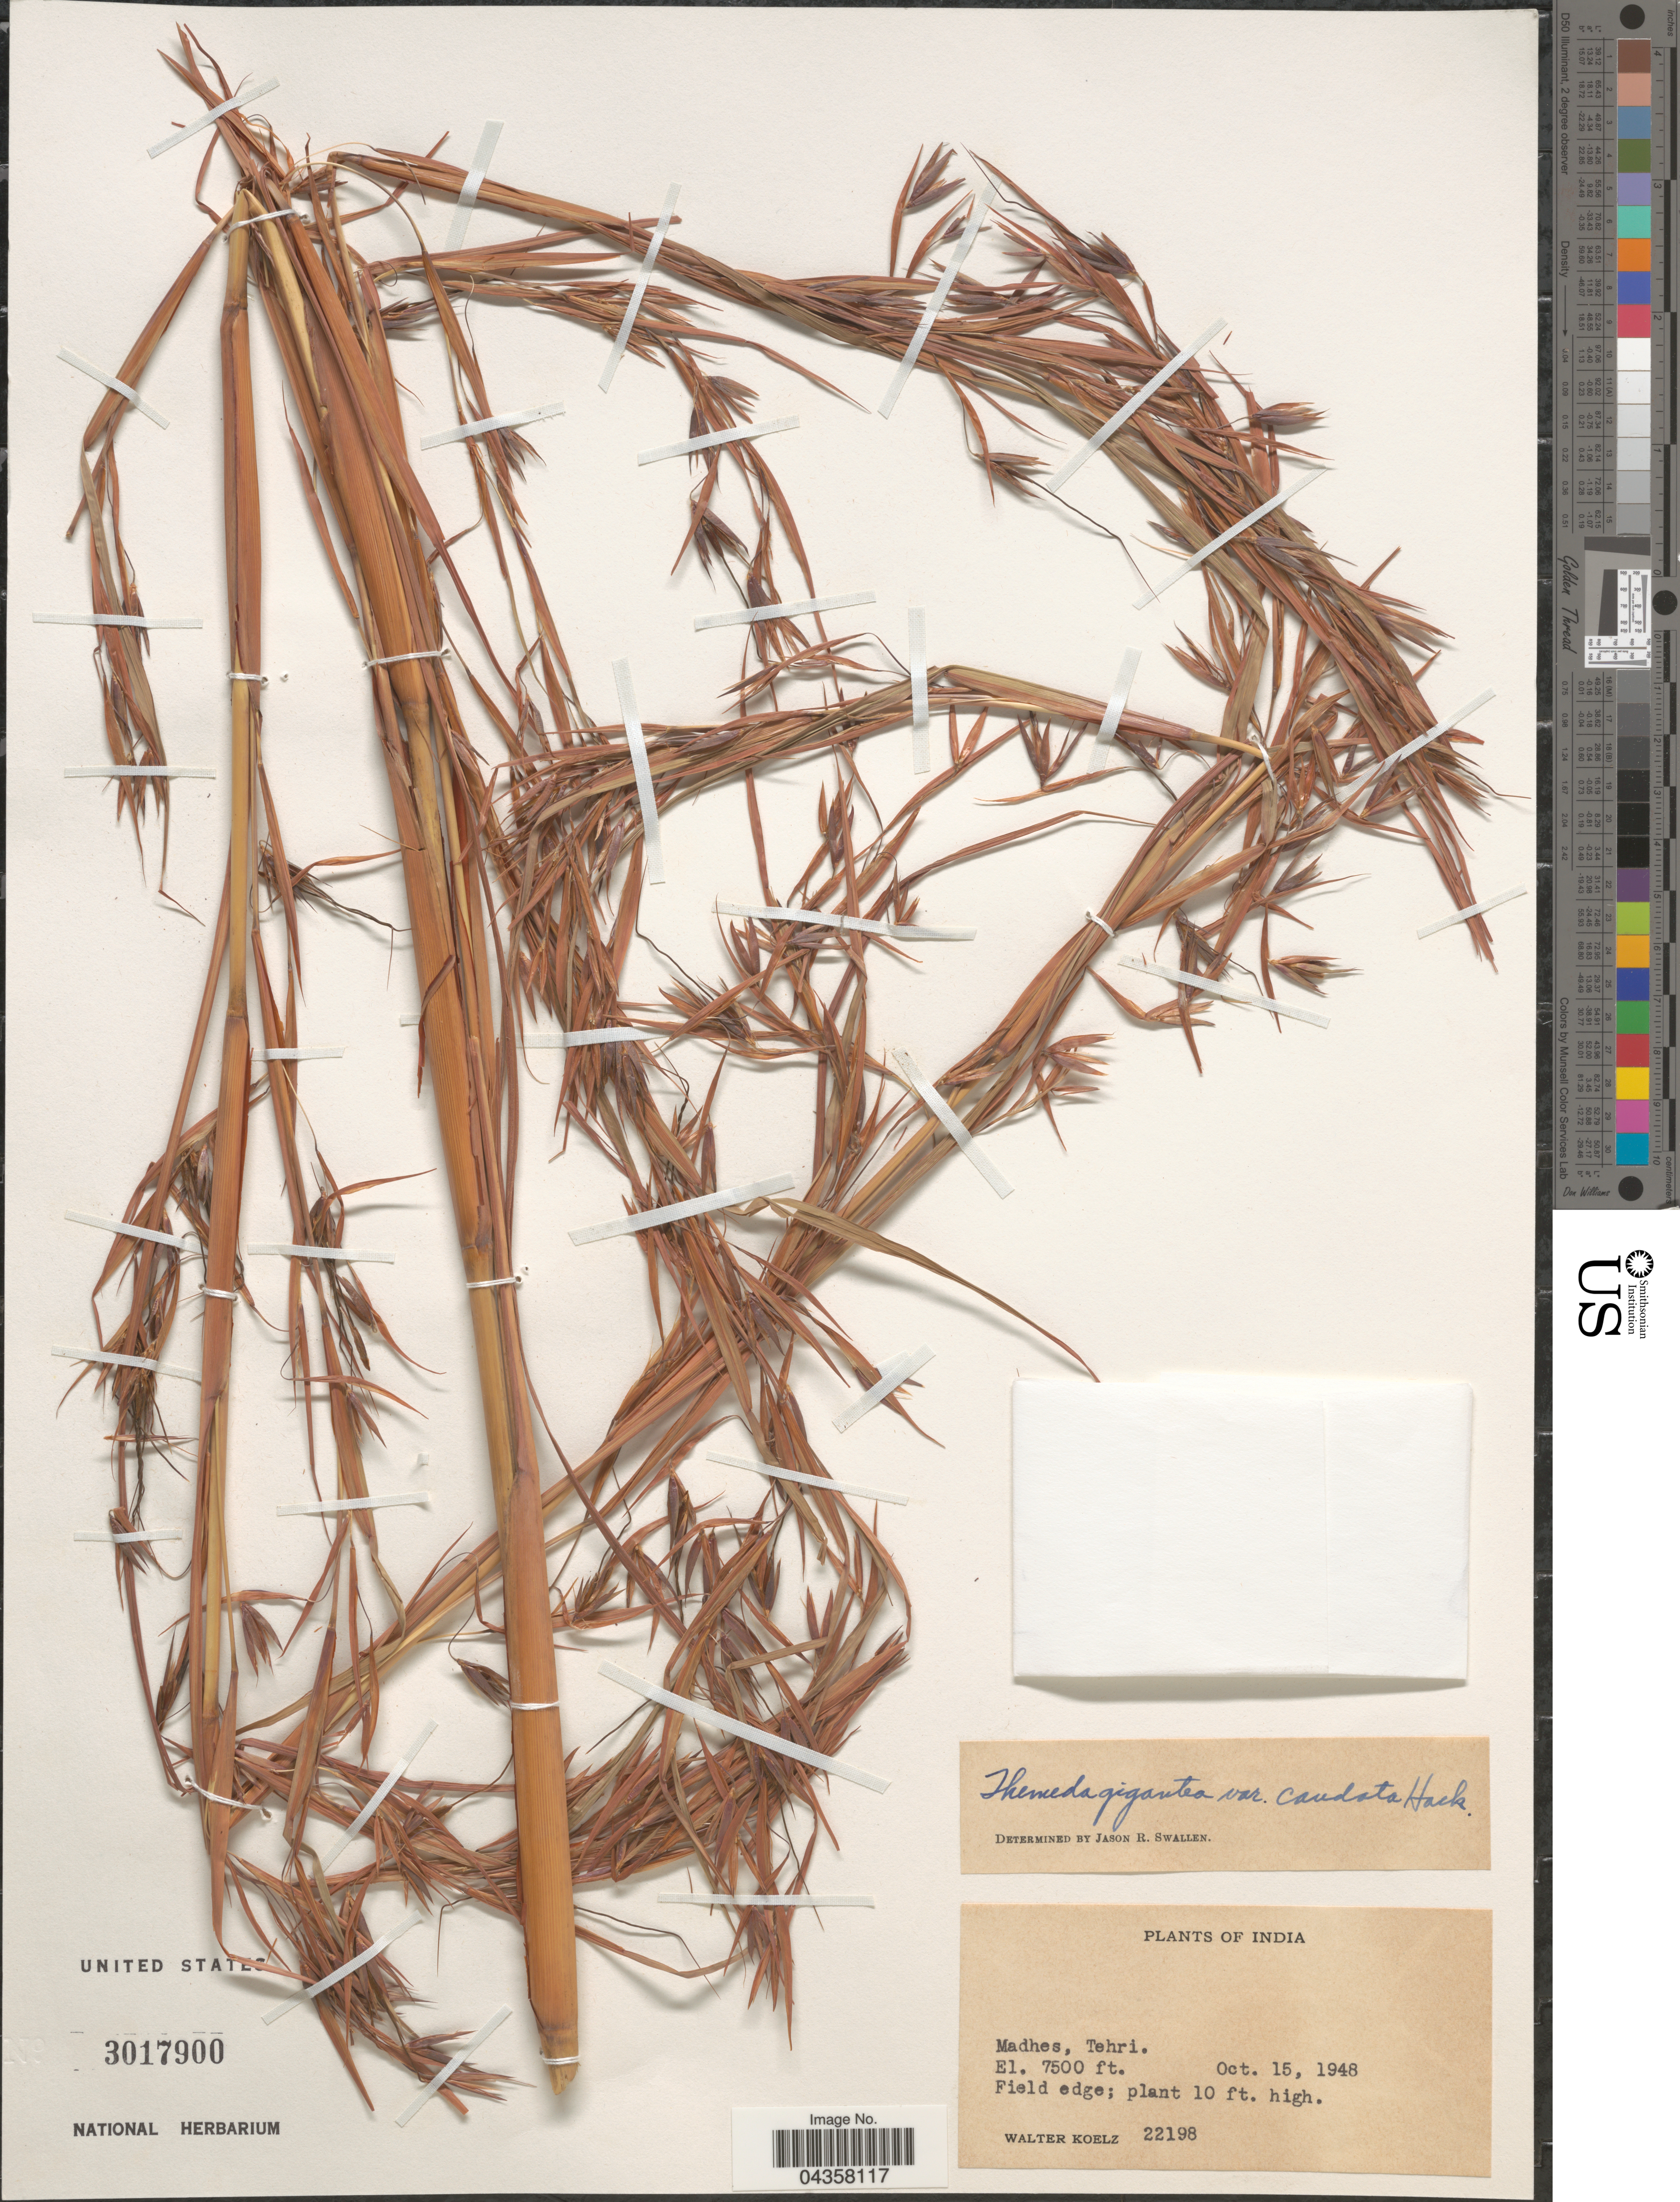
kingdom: Plantae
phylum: Tracheophyta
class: Liliopsida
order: Poales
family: Poaceae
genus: Themeda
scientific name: Themeda caudata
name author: (Nees ex Hook. & Arn.) A. Camus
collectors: W. N. Koelz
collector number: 22198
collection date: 1948-10-15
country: India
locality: Madhes, Tehri.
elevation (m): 2286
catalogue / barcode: US 3017900